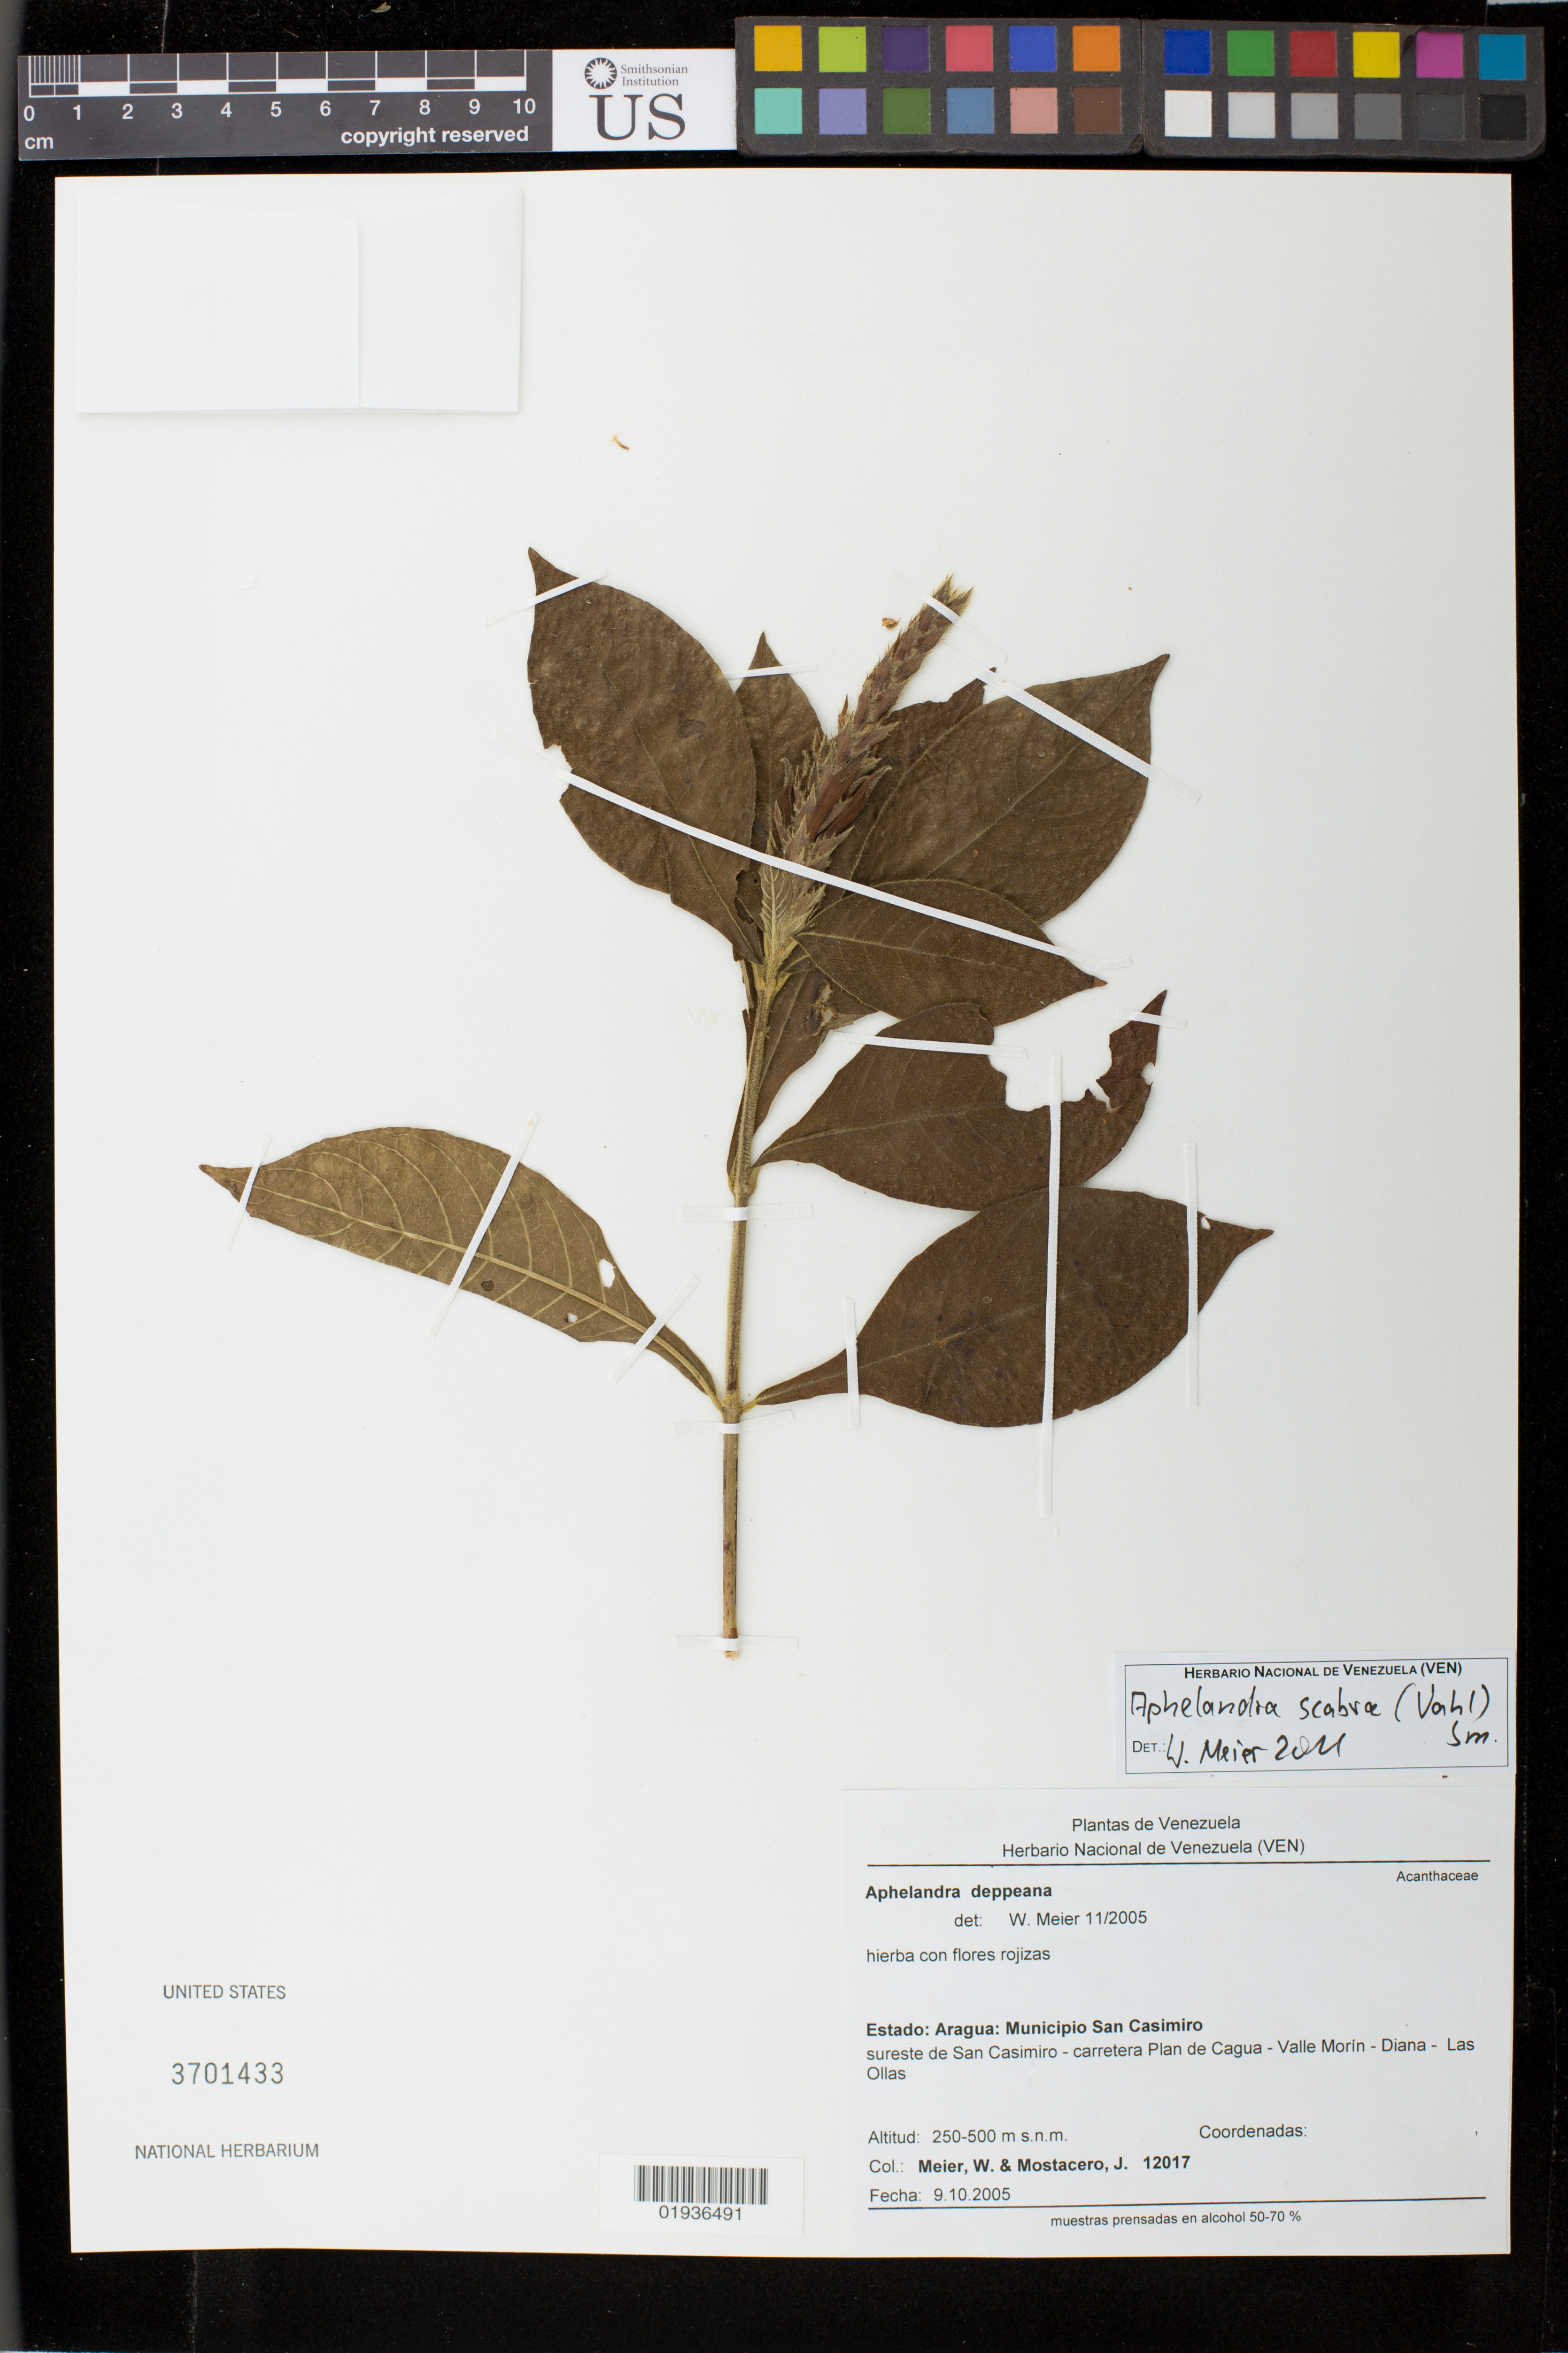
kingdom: Plantae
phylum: Tracheophyta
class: Magnoliopsida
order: Lamiales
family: Acanthaceae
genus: Aphelandra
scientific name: Aphelandra scabra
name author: (Vahl) Sm.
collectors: W. Meier & J. Mostacero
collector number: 12017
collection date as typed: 09 Oct 2005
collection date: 2005-10-09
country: Venezuela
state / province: Aragua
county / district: San Casimiro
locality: Sureste de San Casimiro - carretera Plan de Cagua-Valle Morín-Diana-Las Ollas.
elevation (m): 250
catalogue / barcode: US 3701433